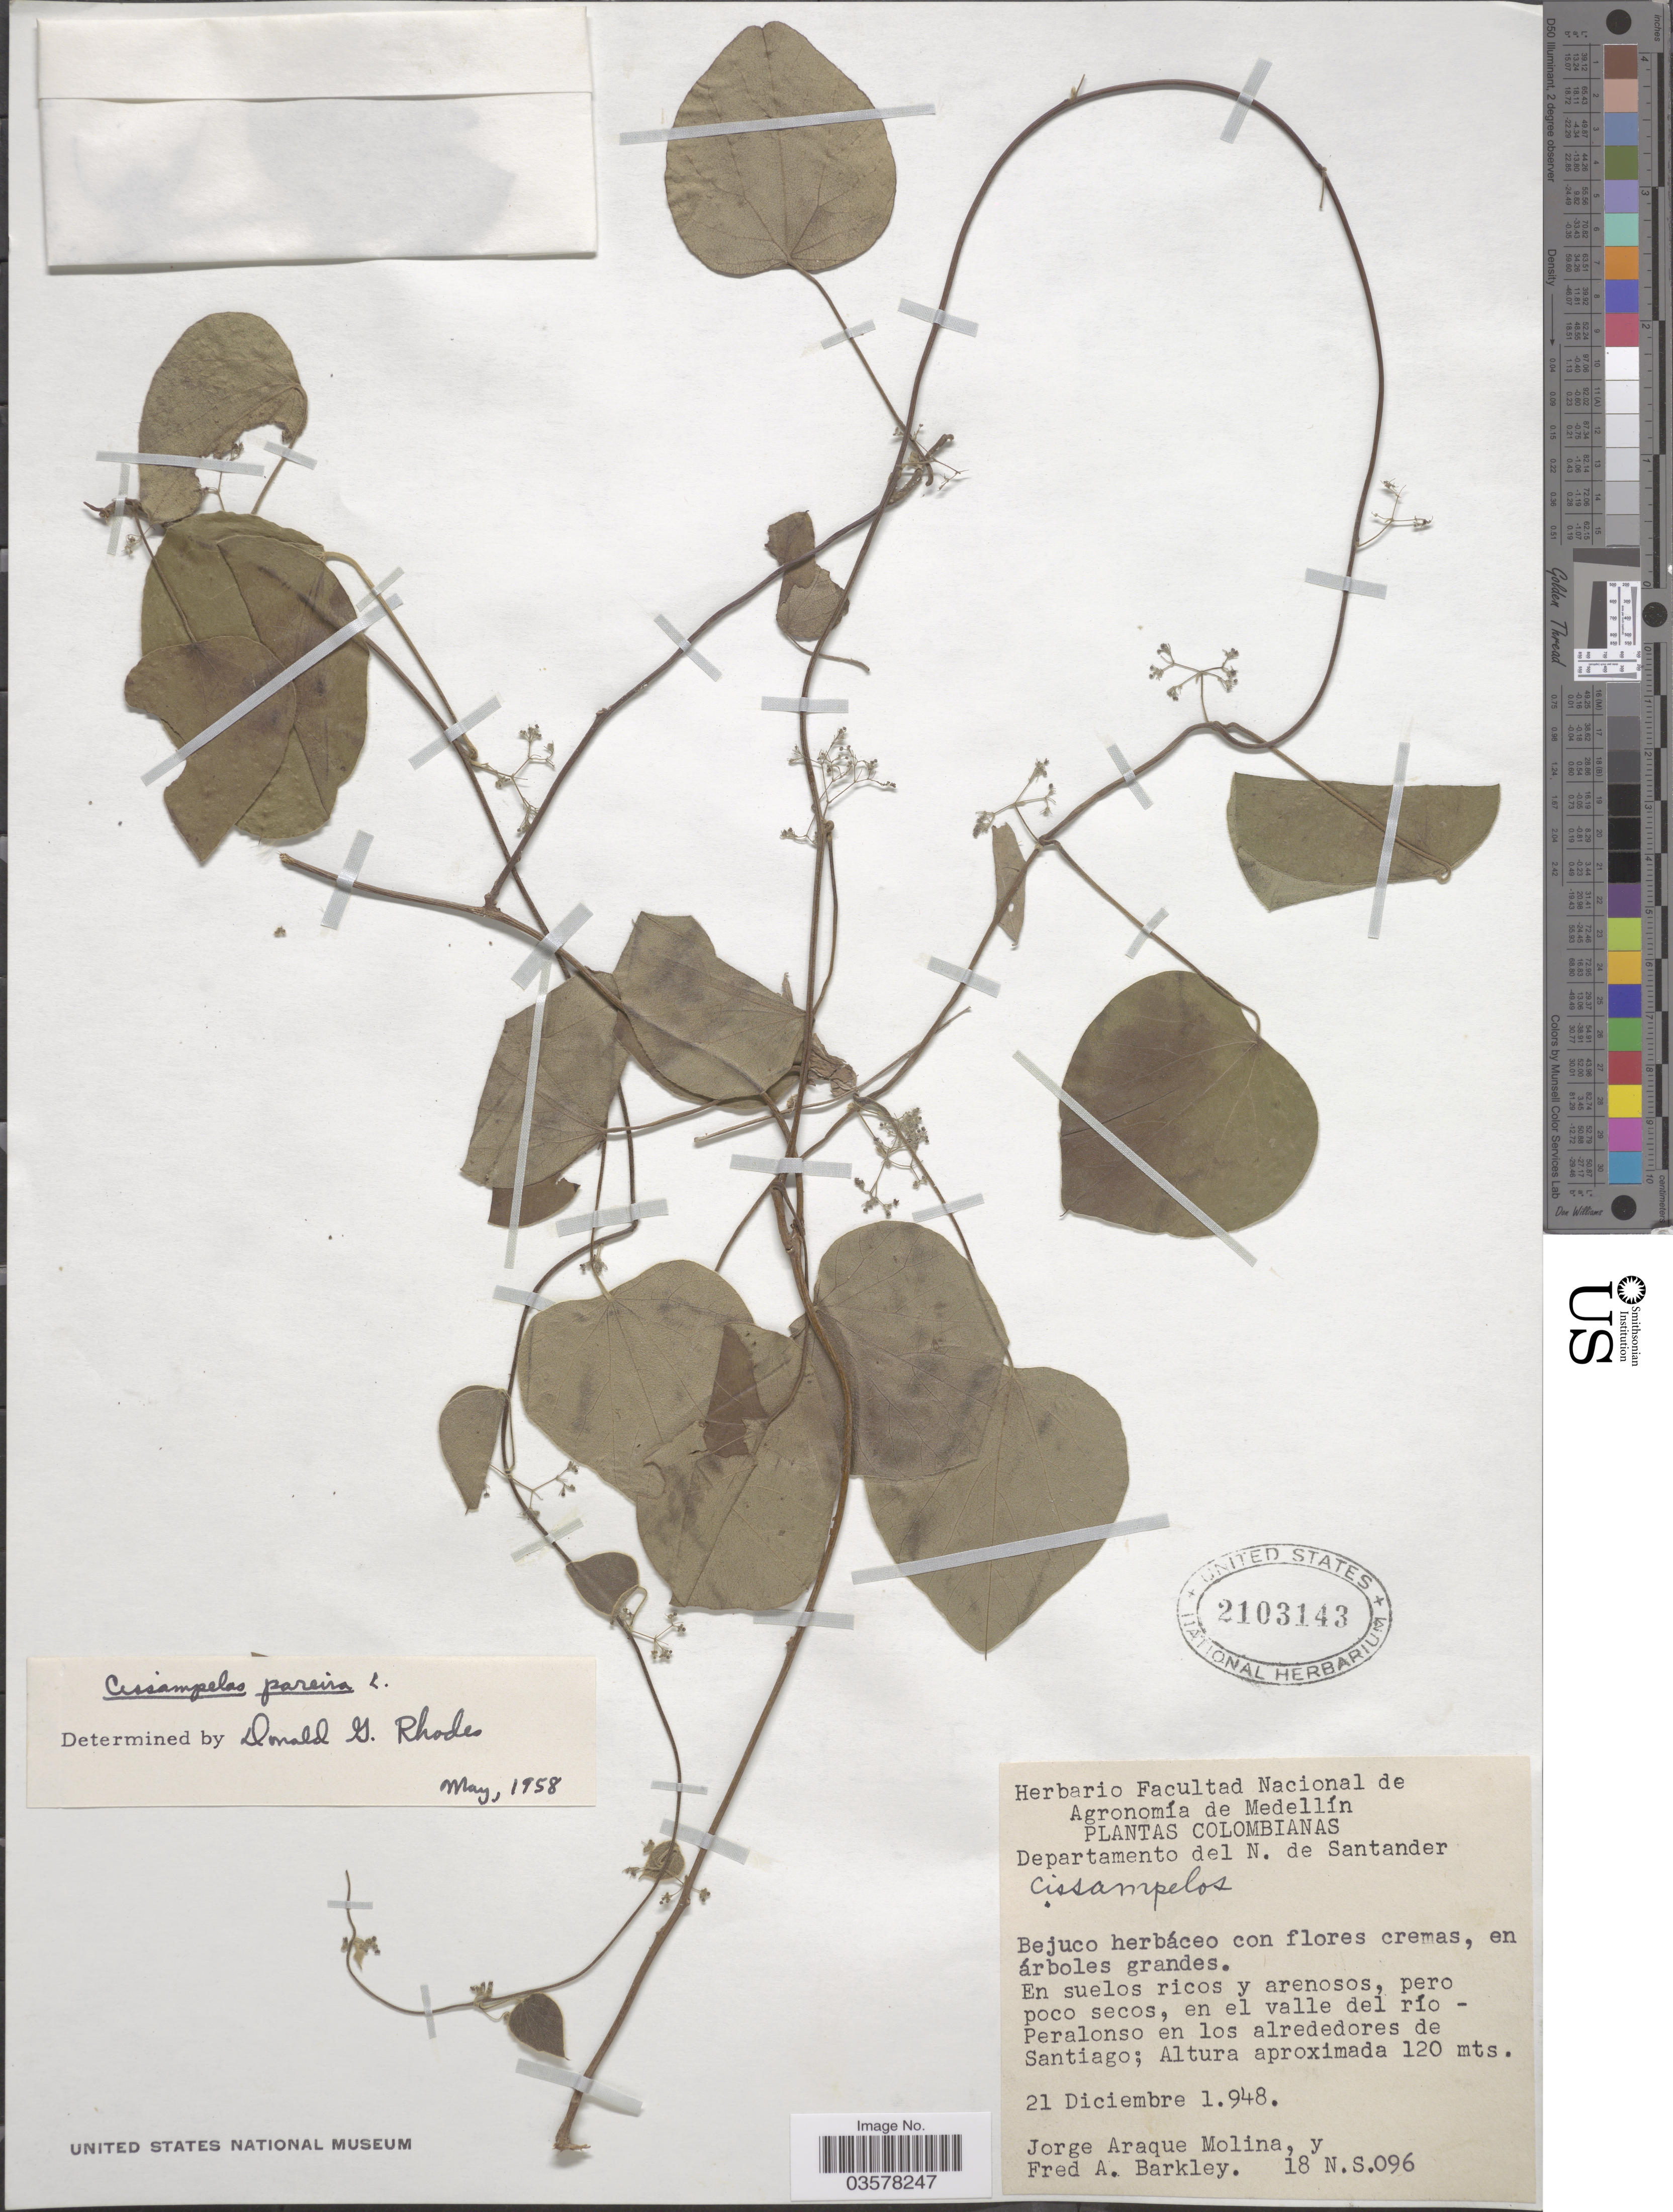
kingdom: Plantae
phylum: Tracheophyta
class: Magnoliopsida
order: Ranunculales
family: Menispermaceae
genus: Cissampelos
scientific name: Cissampelos pareira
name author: L.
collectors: J. Araque Molina & F. A. Barkley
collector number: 18 N.S.096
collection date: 1948-12-21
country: Colombia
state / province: Norte de Santander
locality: Departamento del N. de Santander. En suelos ricos y arenosos, pero poco secos, en el valle del río - Peralonso en los alrededores de Santiago.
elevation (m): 120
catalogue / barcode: US 2103143